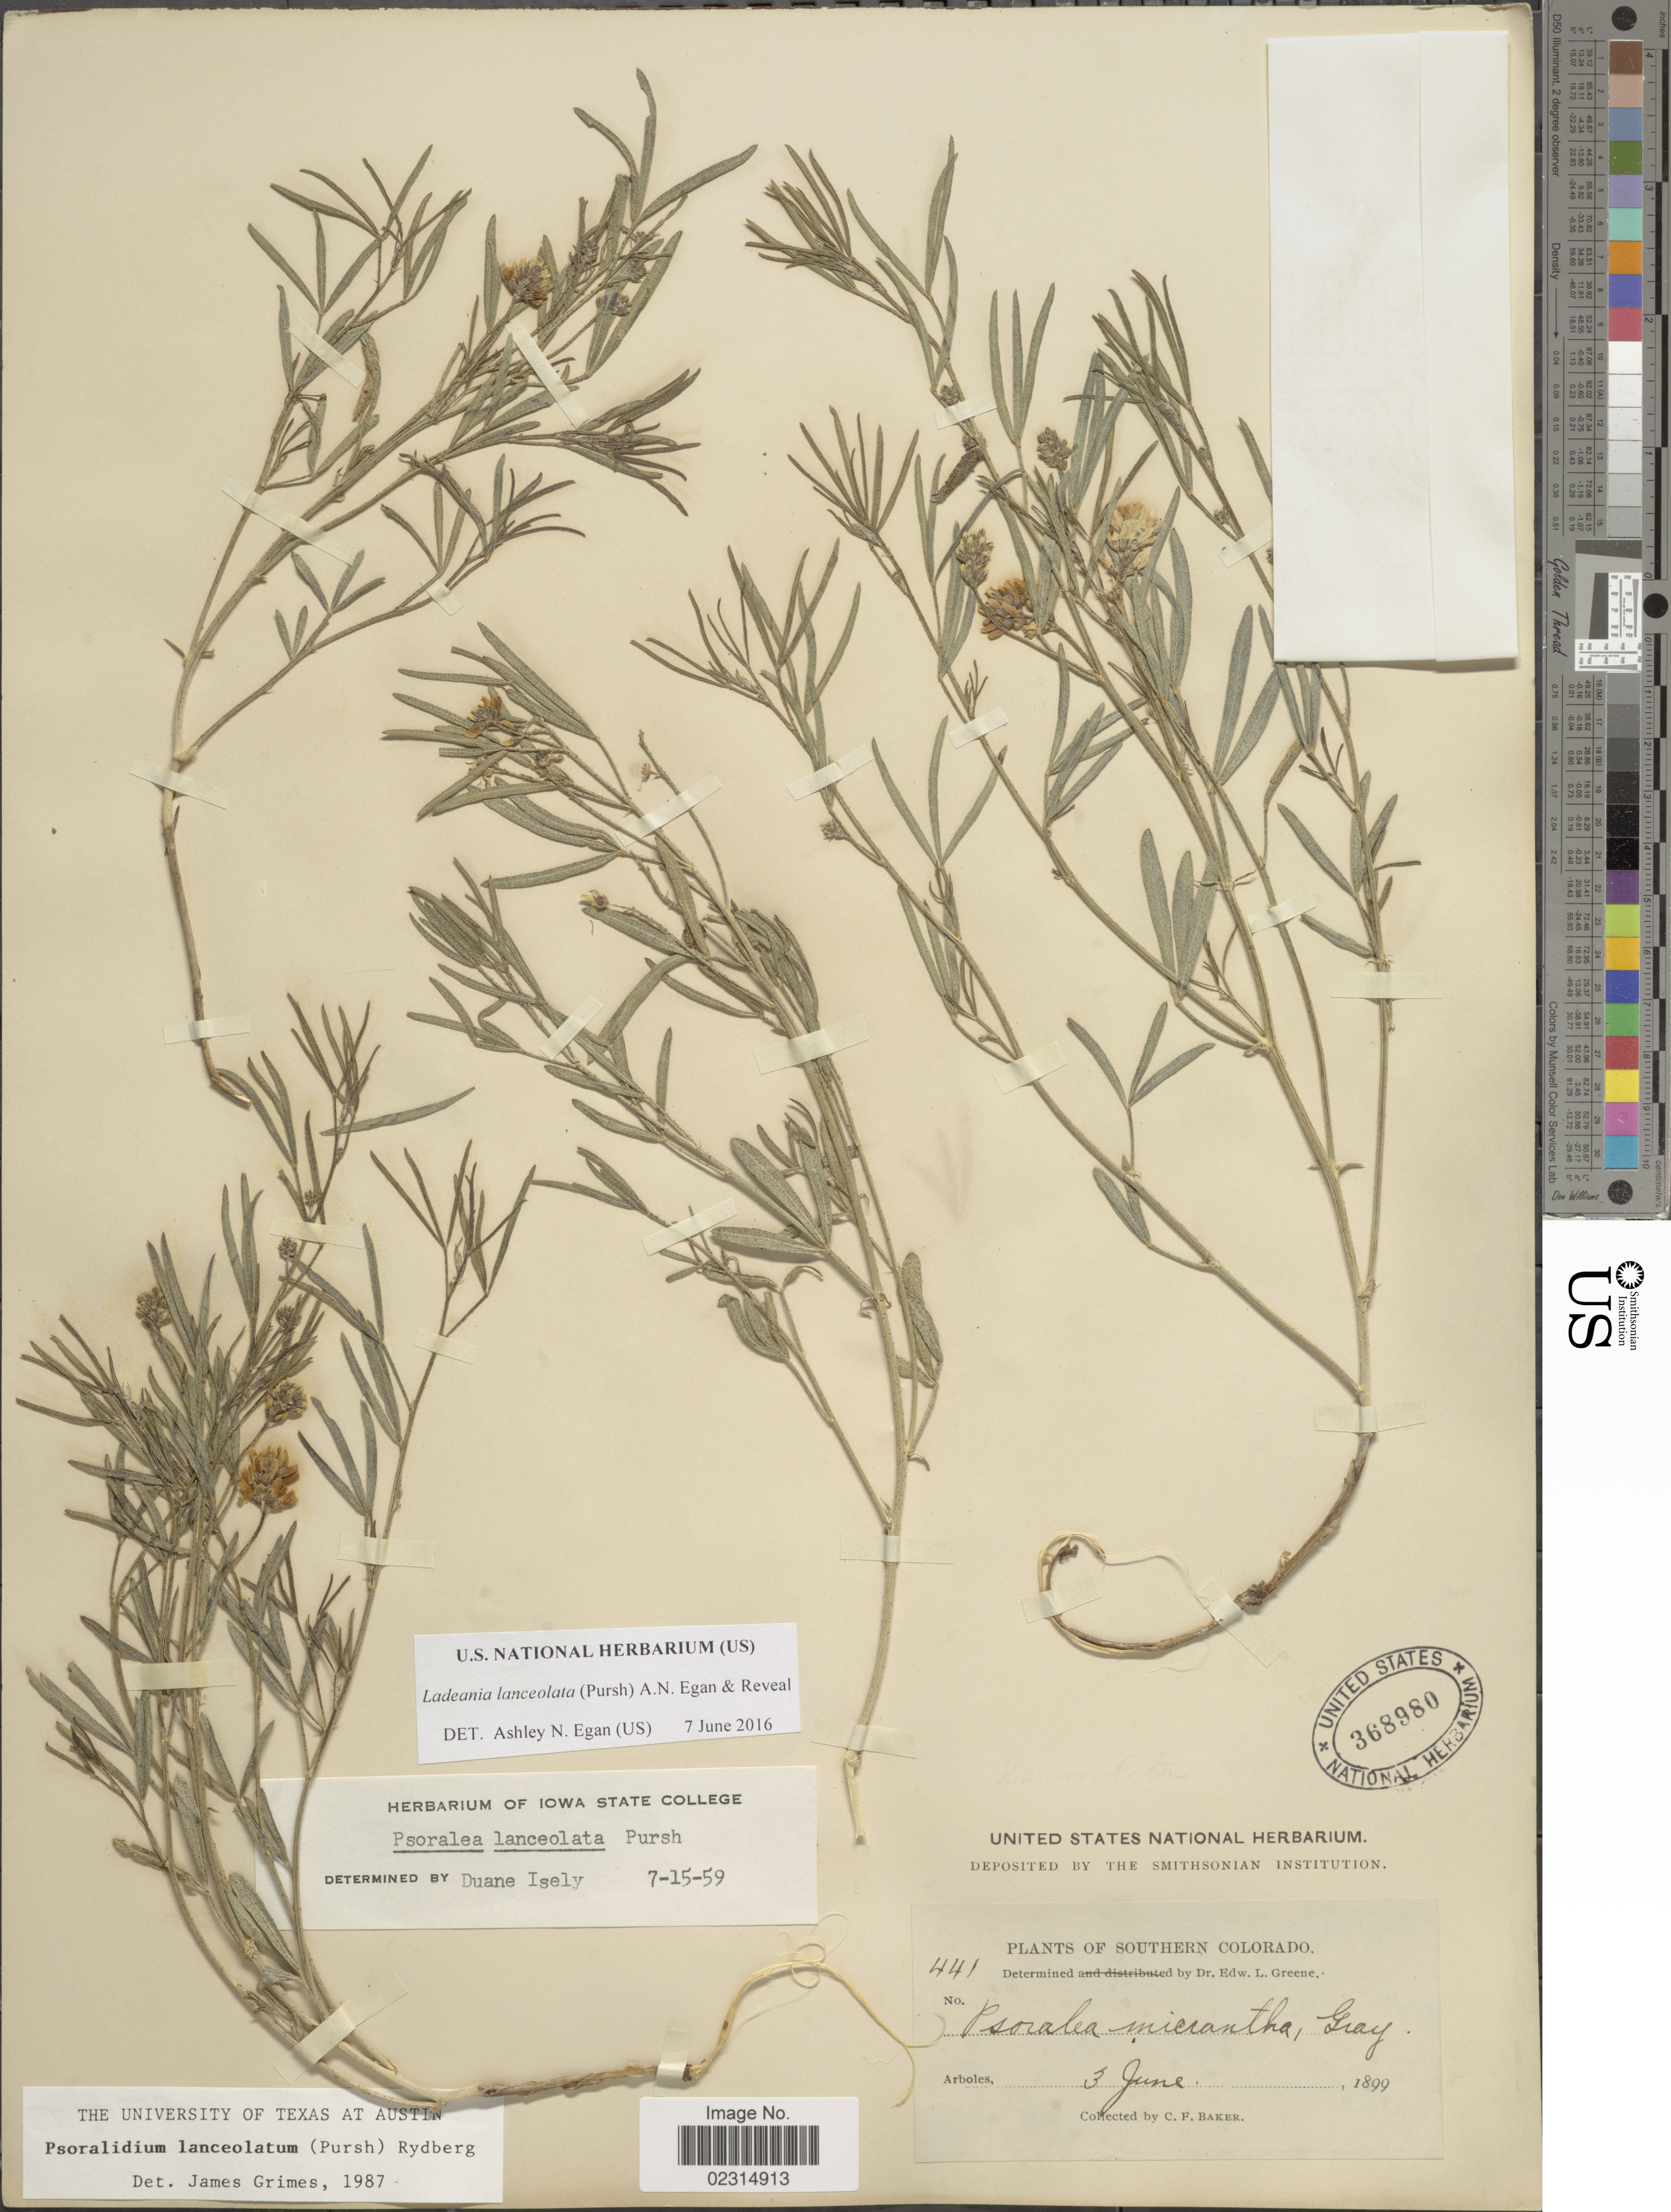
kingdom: Plantae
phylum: Tracheophyta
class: Magnoliopsida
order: Fabales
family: Fabaceae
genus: Ladeania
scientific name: Ladeania lanceolata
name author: (Pursh) A.N. Egan & Reveal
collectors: C. F. Baker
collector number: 441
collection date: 1899-06-03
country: United States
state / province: Colorado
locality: Southern Colorado, Arboles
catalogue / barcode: US 368980